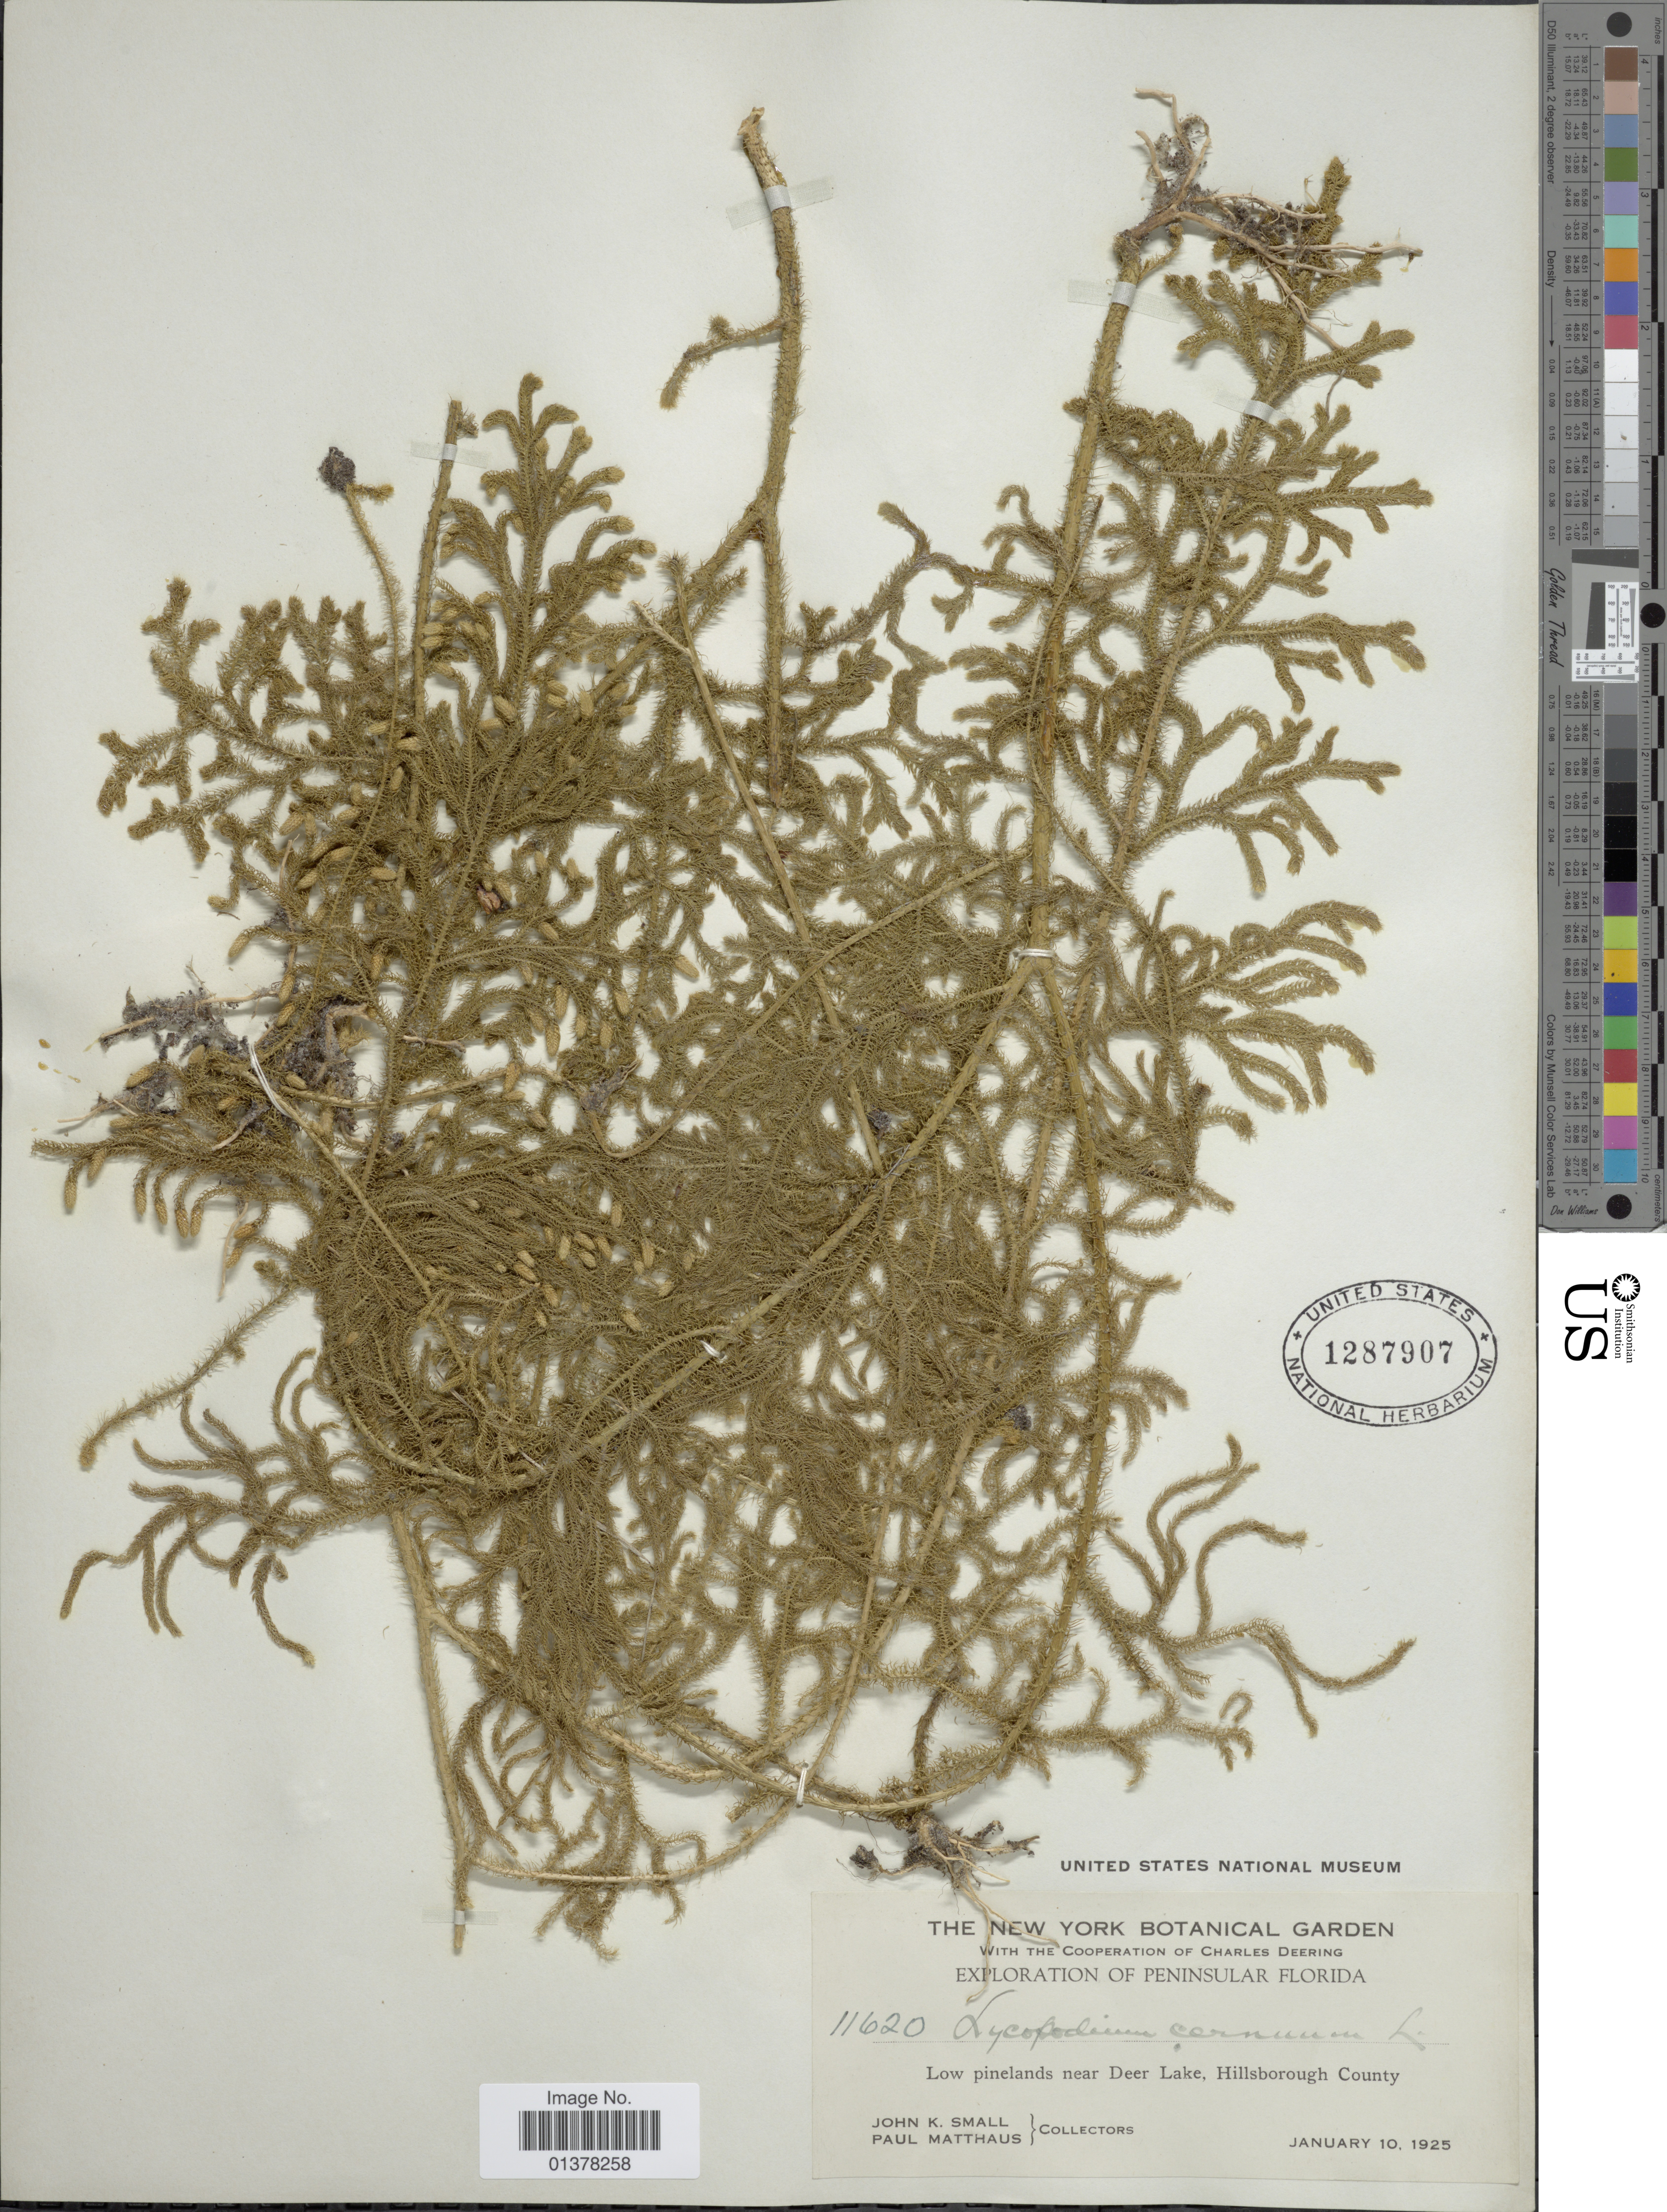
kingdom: Plantae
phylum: Tracheophyta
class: Lycopodiopsida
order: Lycopodiales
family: Lycopodiaceae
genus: Palhinhaea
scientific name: Palhinhaea cernua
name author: (L.) Vasc. & Franco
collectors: J. K. Small & P. Matthaus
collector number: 11620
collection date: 1925-01-10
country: United States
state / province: Florida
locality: Low pinelands near Deer Lake, Hillsborough County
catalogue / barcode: US 1287907